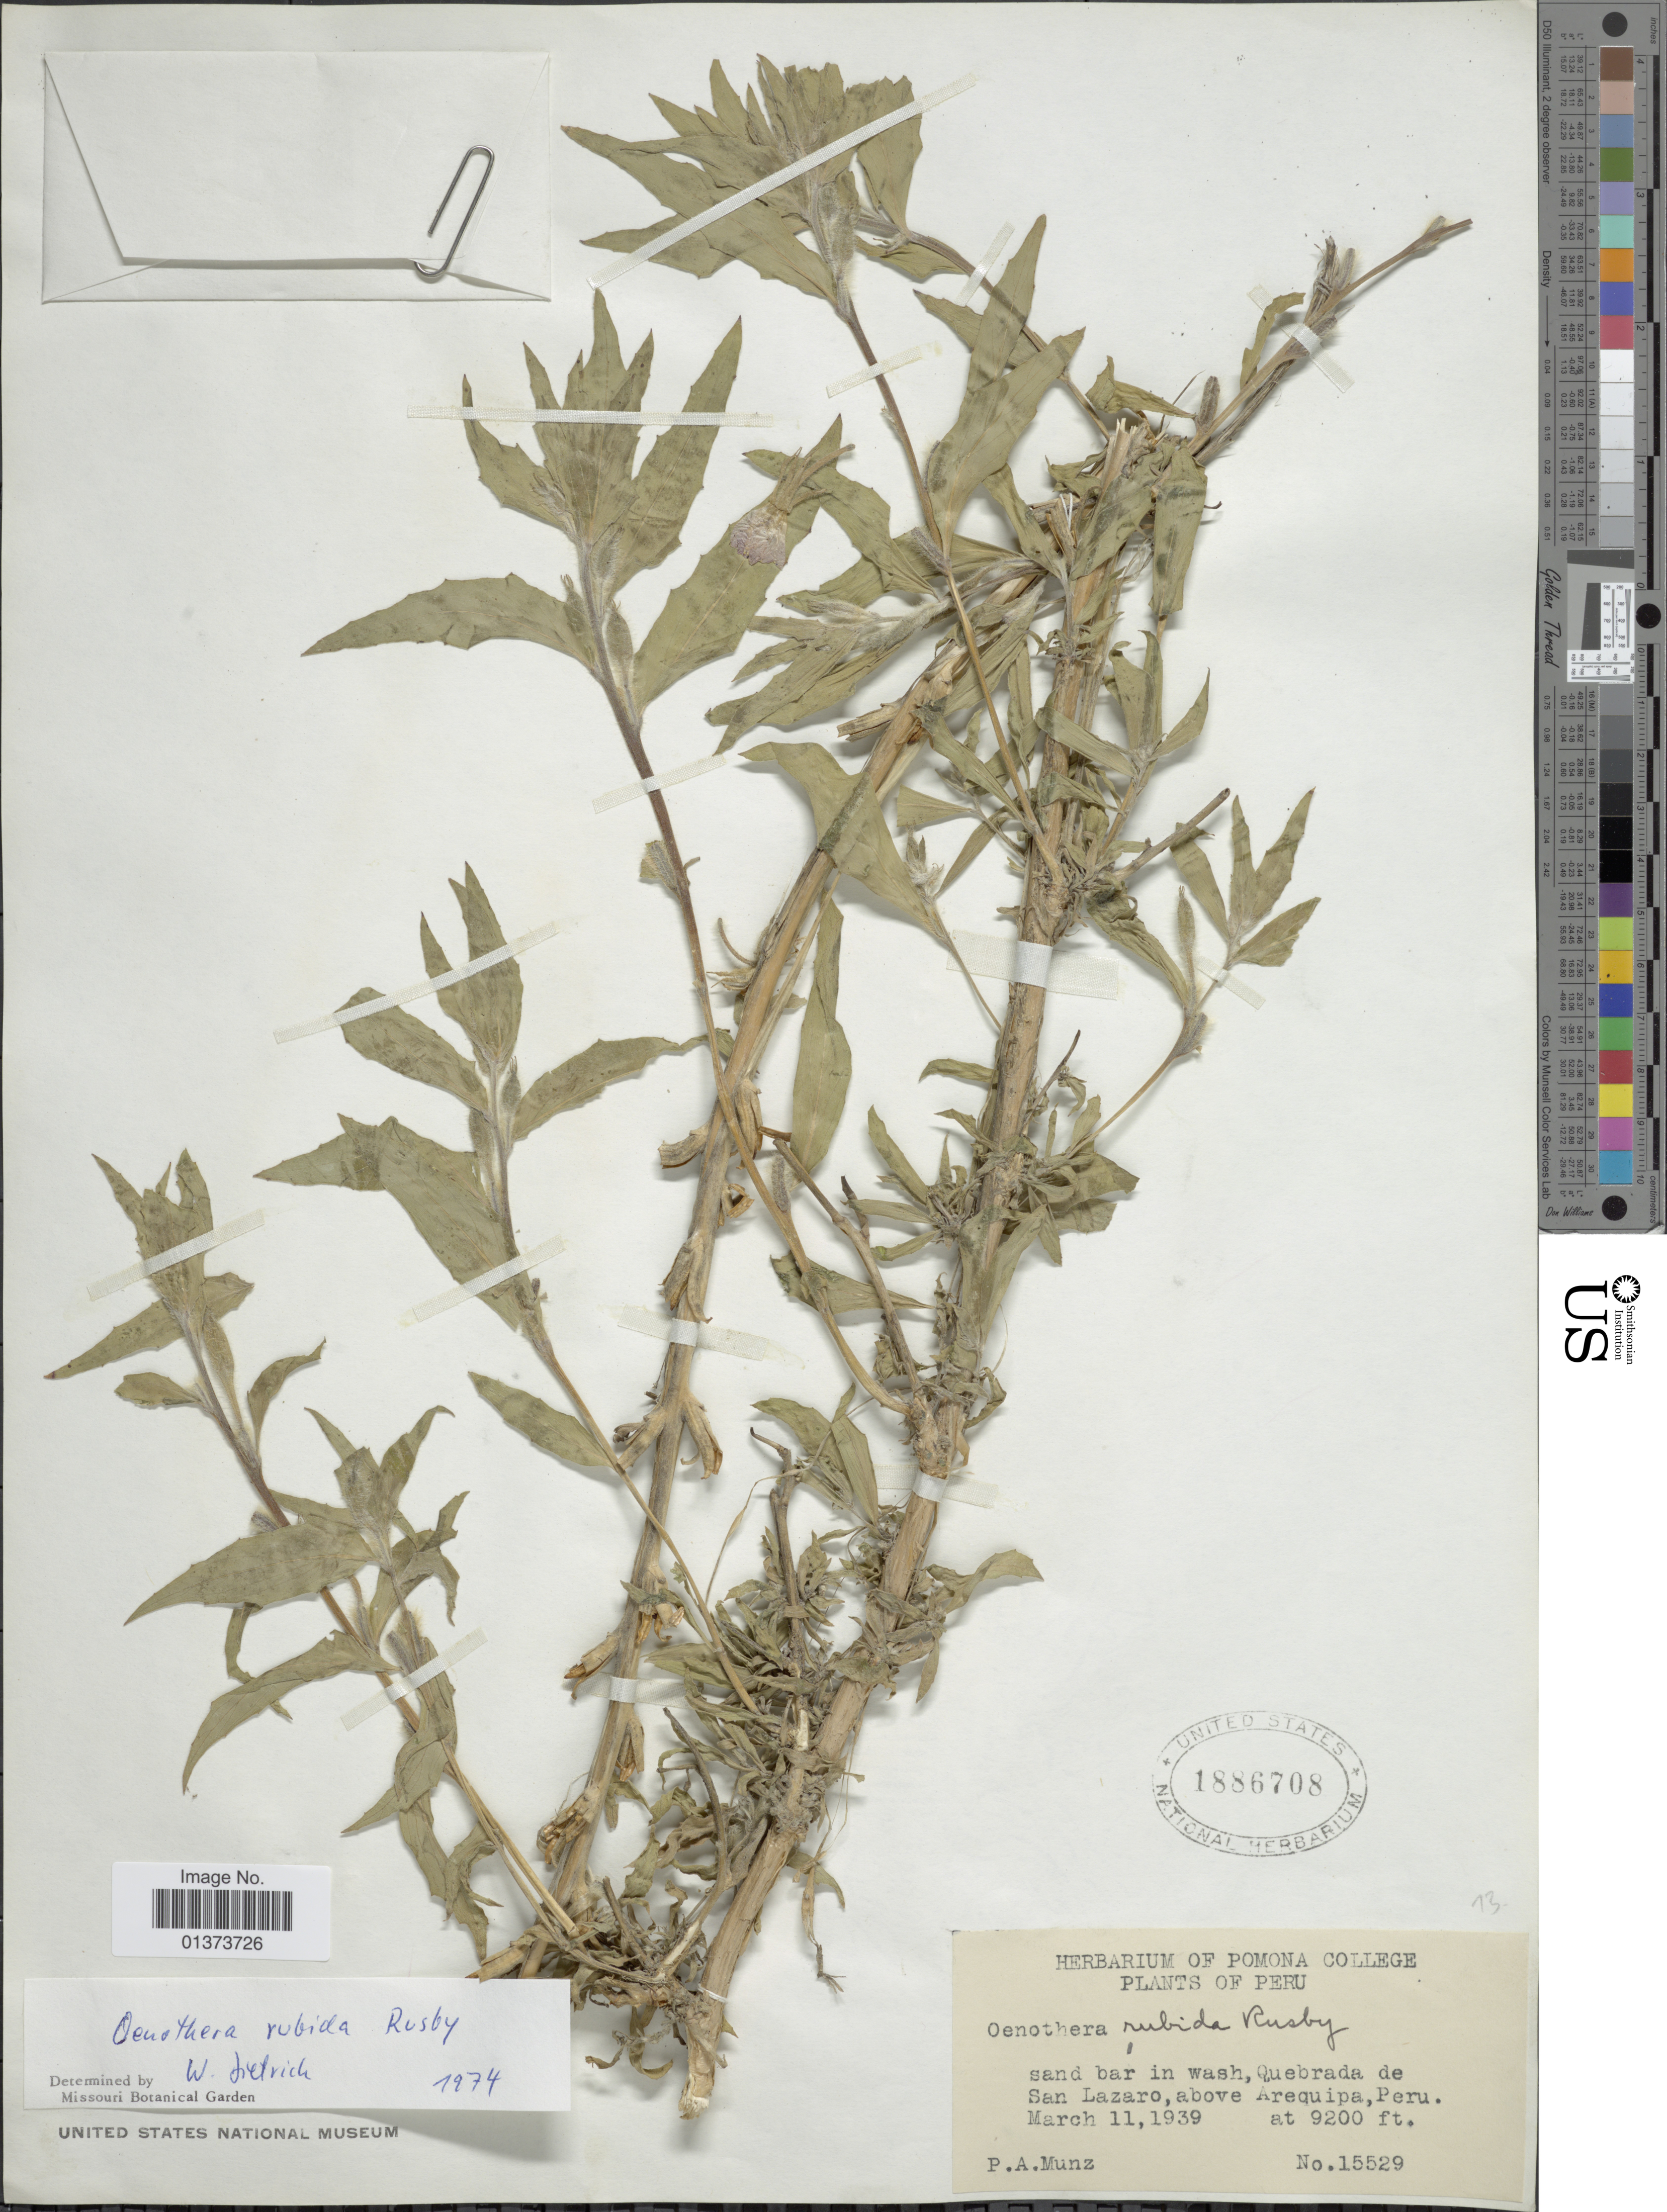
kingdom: Plantae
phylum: Tracheophyta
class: Magnoliopsida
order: Myrtales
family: Onagraceae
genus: Oenothera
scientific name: Oenothera sandiana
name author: Hassk.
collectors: P. A. Munz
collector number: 15529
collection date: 1939-03-11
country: Peru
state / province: Arequipa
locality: Sand bar in wash, Quebrada de San Lazaro, above Arequipa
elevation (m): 2804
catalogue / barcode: US 1886708